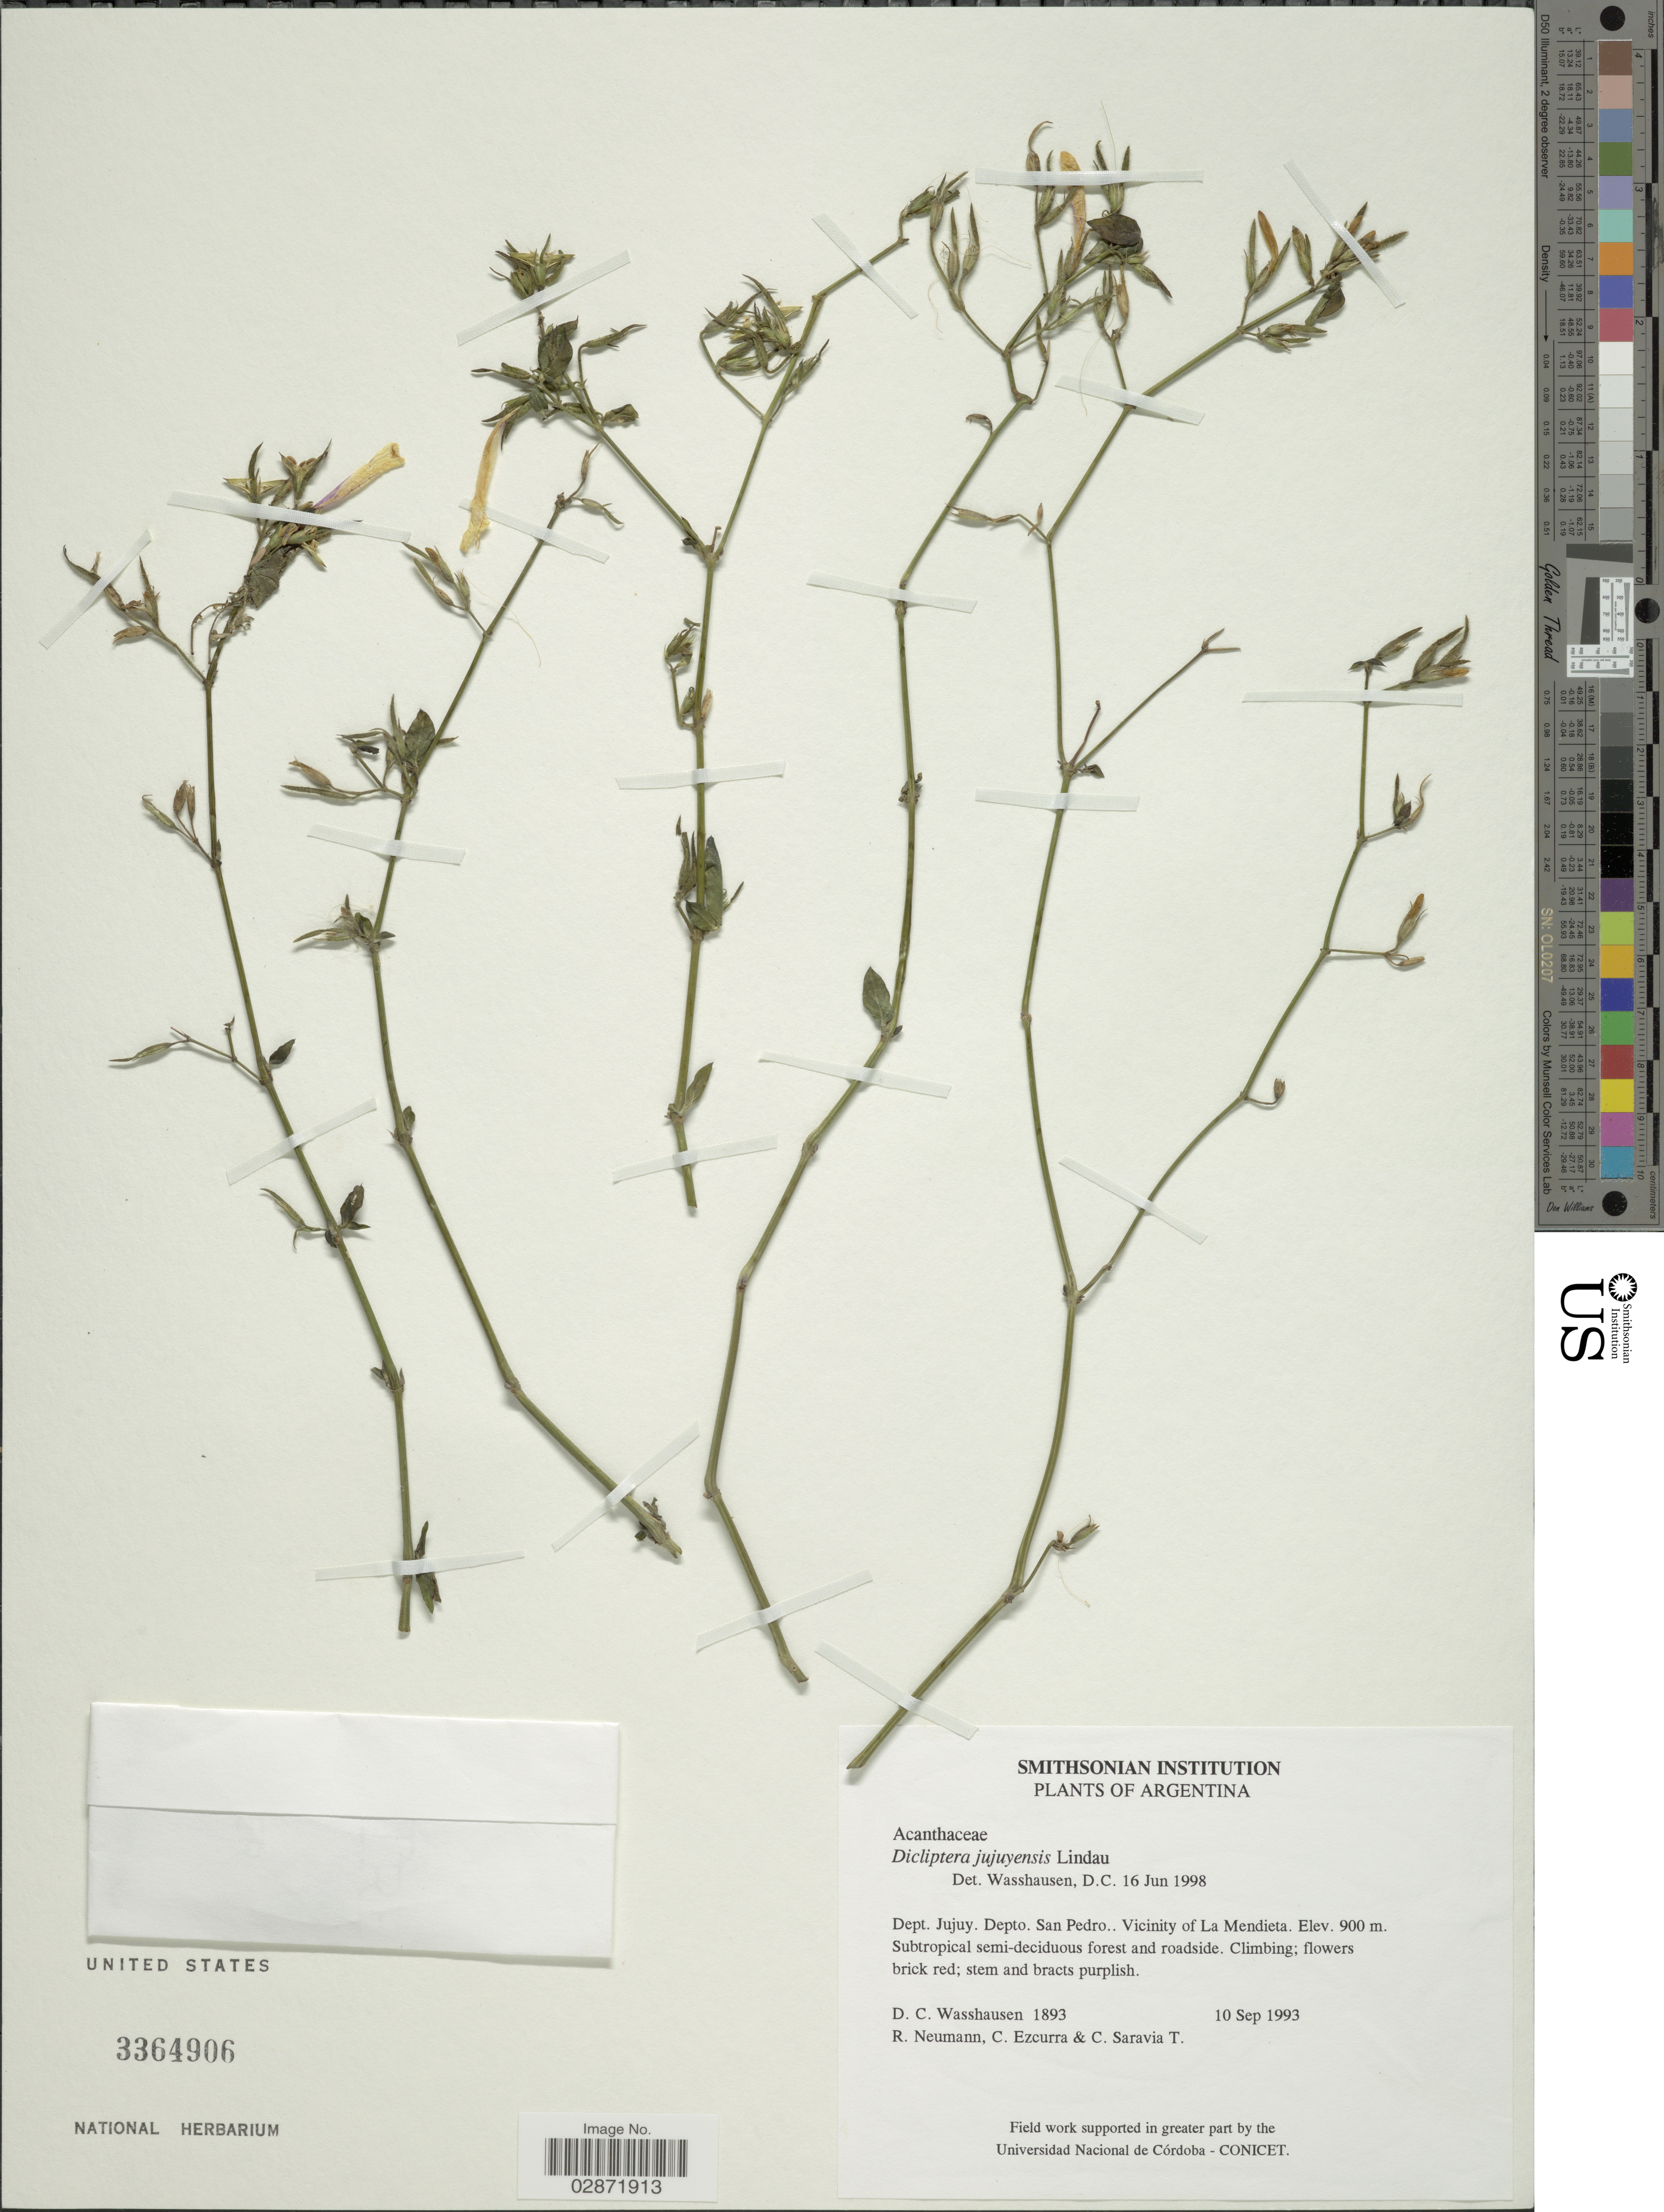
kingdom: Plantae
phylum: Tracheophyta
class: Magnoliopsida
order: Lamiales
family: Acanthaceae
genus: Dicliptera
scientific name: Dicliptera jujuyensis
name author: Lindau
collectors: D. C. Wasshausen, R. Neumann, C. Ezcurra & C. Saravia T.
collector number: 1893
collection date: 1993-09-10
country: Argentina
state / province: Jujuy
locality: Dept. Jujuy, Depto. San Pedro, Vicinity of La Mendieta.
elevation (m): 900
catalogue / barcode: US 3364906